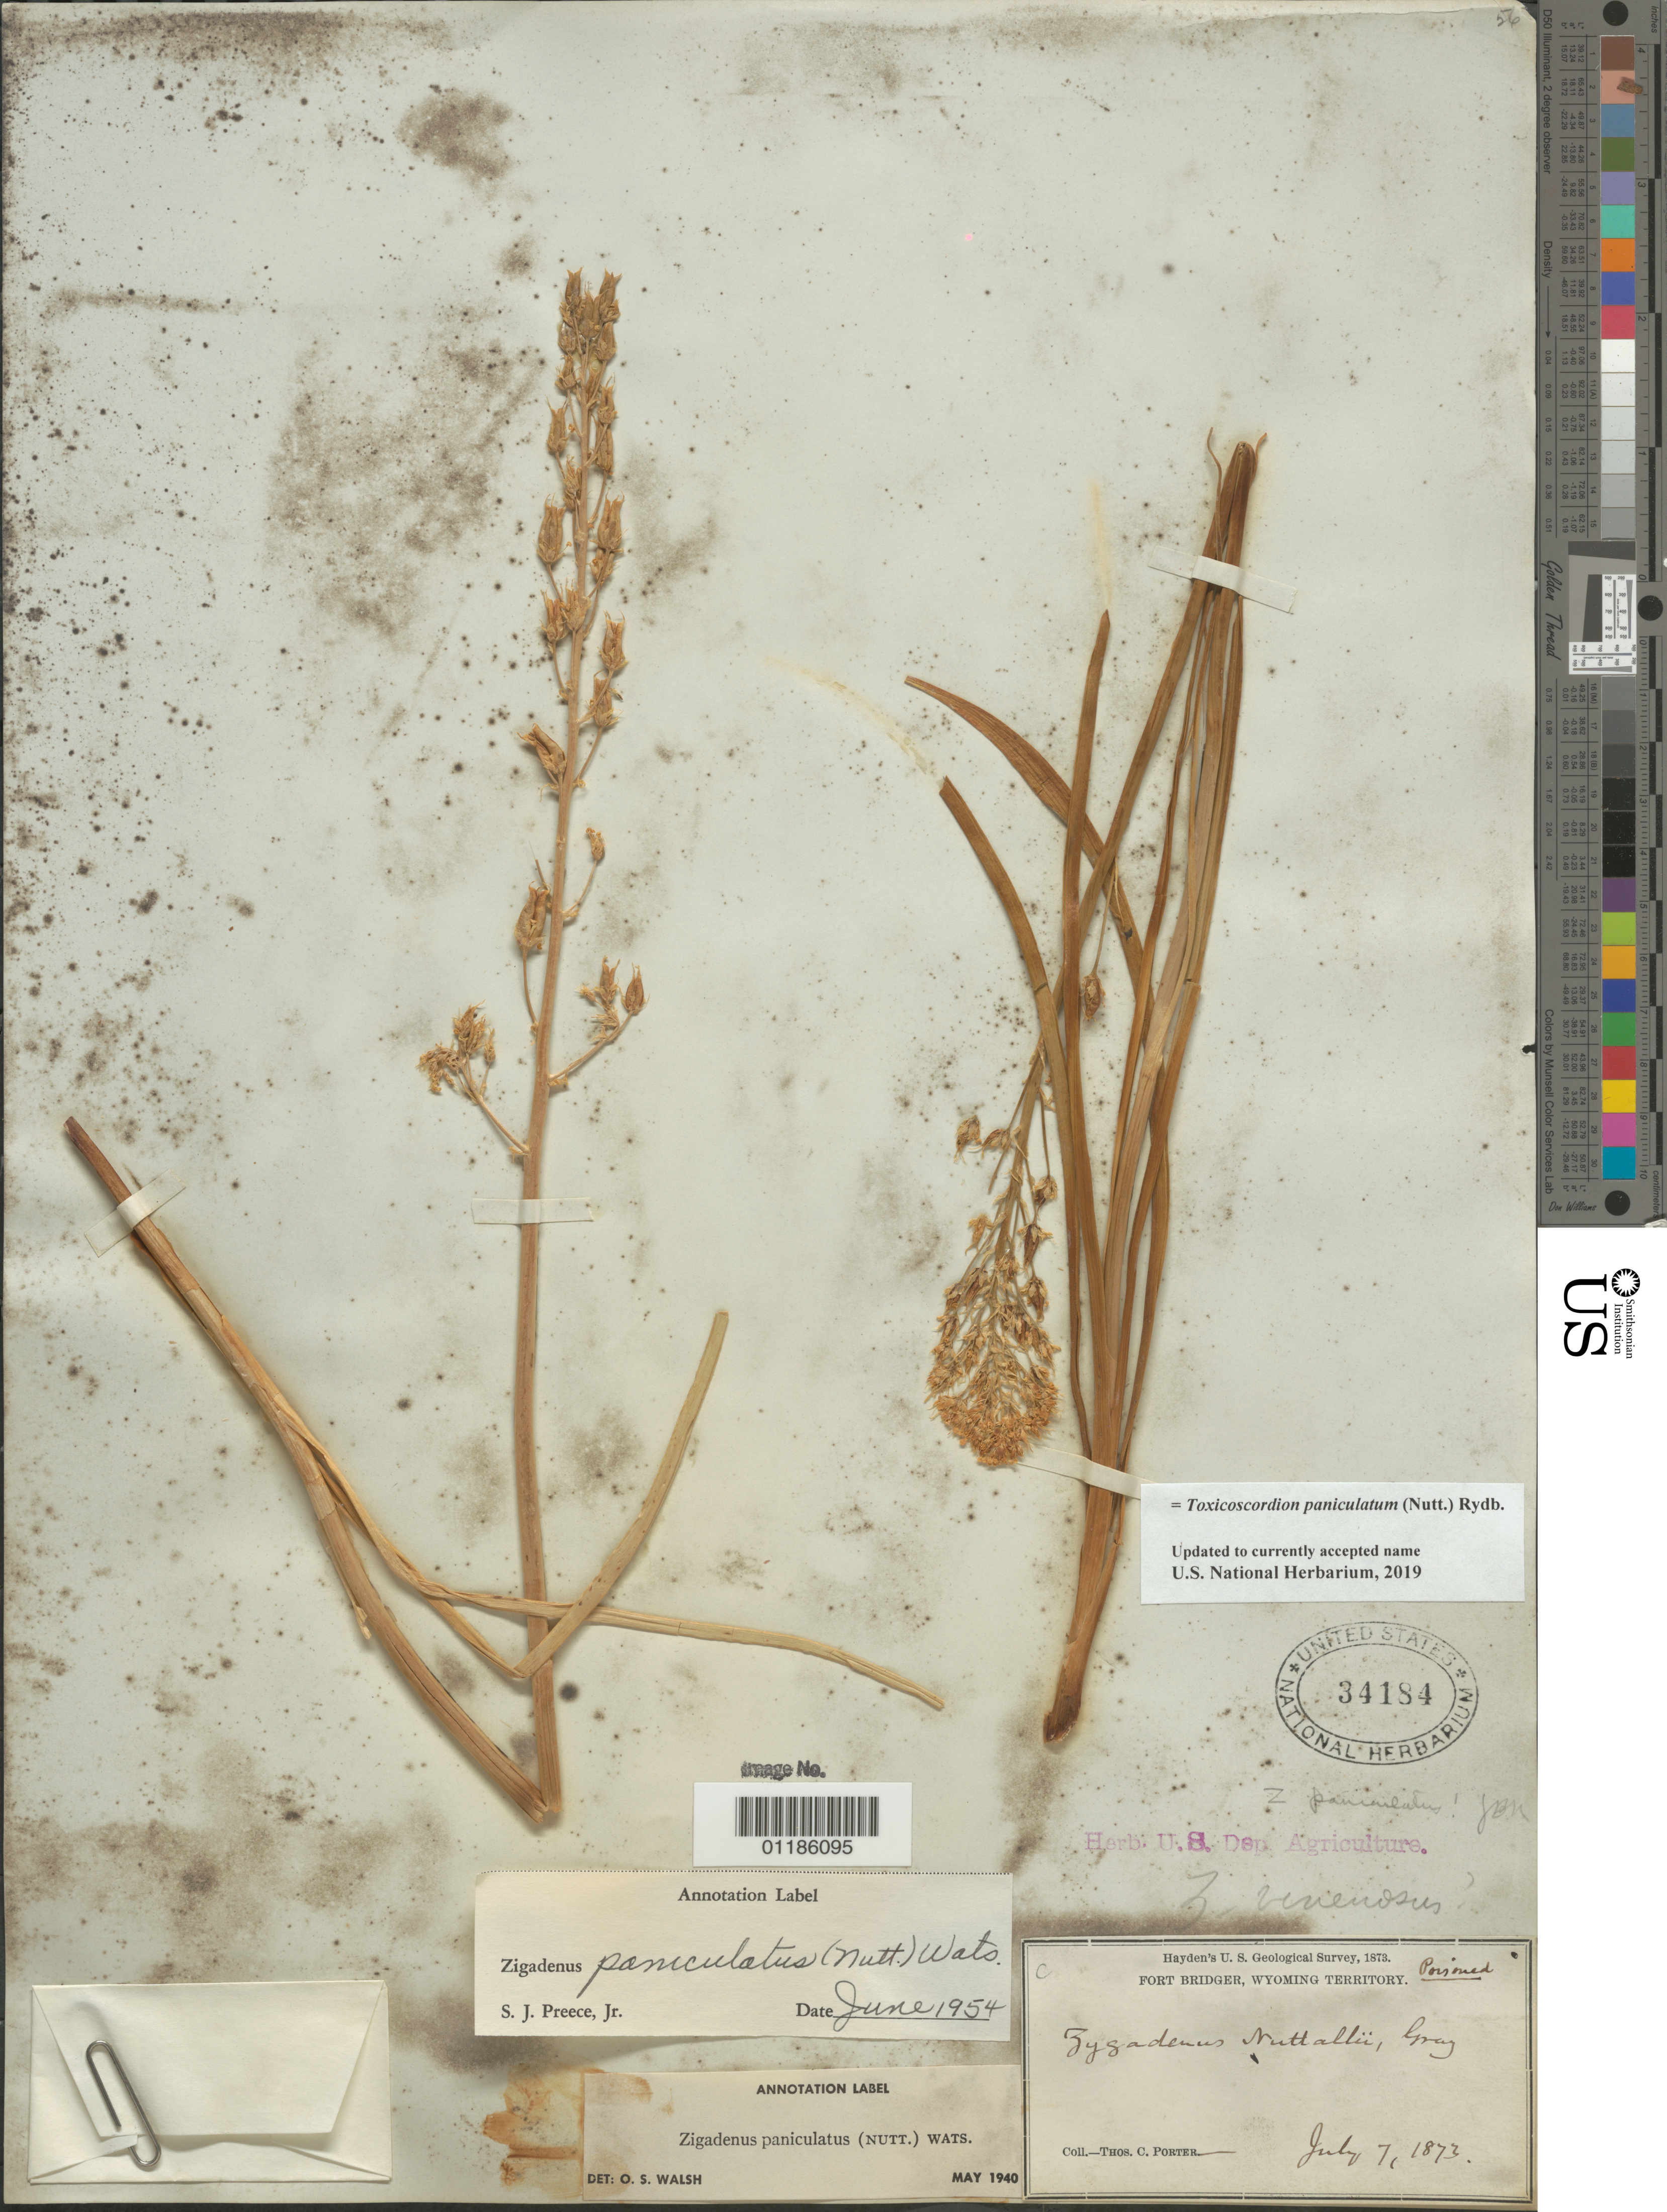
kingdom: Plantae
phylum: Tracheophyta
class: Liliopsida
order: Liliales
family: Melanthiaceae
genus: Toxicoscordion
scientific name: Toxicoscordion paniculatum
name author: (Nutt.) Rydb.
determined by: Strong, Mark T., (BOT), Smithsonian Institution - National Museum of Natural History (UNITED STATES)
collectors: T. C. Porter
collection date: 1873-07-07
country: United States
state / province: Wyoming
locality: Fort Bridger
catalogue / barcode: US 34184